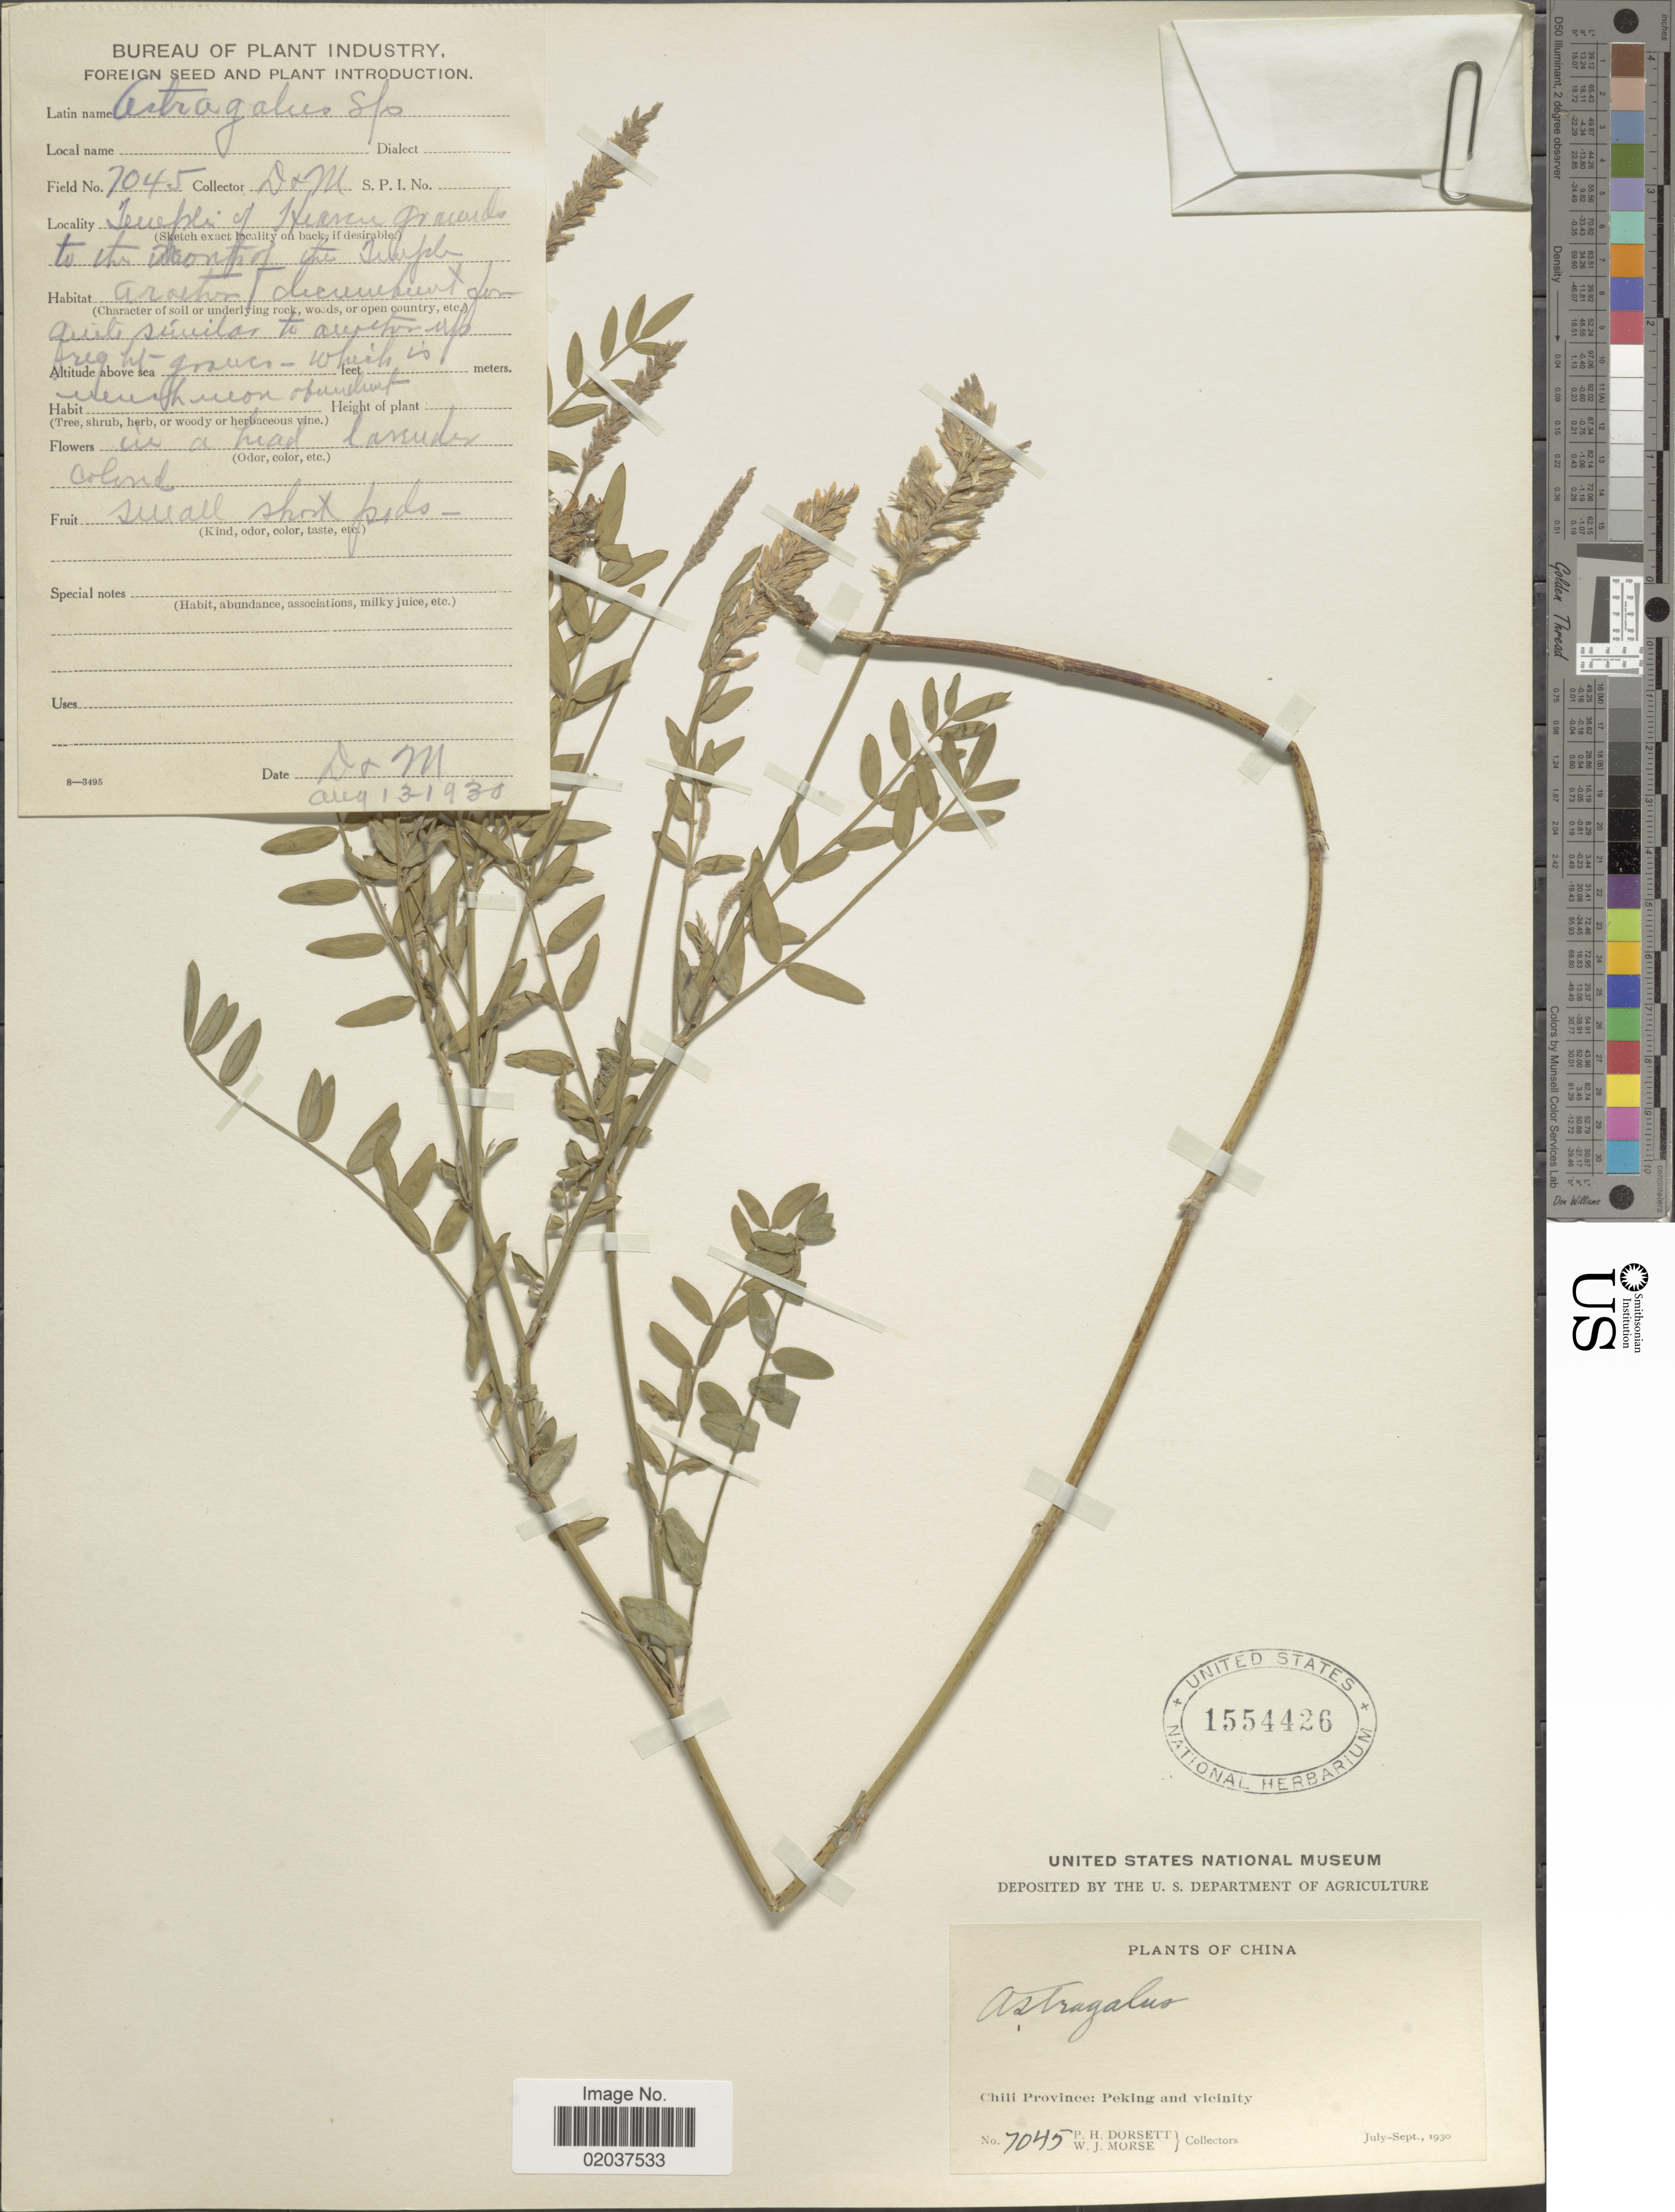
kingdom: Plantae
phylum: Tracheophyta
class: Magnoliopsida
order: Fabales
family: Fabaceae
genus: Astragalus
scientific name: Astragalus adsurgens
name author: Pall.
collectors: P. H. Dorsett & W. J. Morse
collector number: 7045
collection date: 1930-08-13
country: China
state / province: Beijing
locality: Chili Province, Peking and vicinity [illegible text]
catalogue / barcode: US 1554426